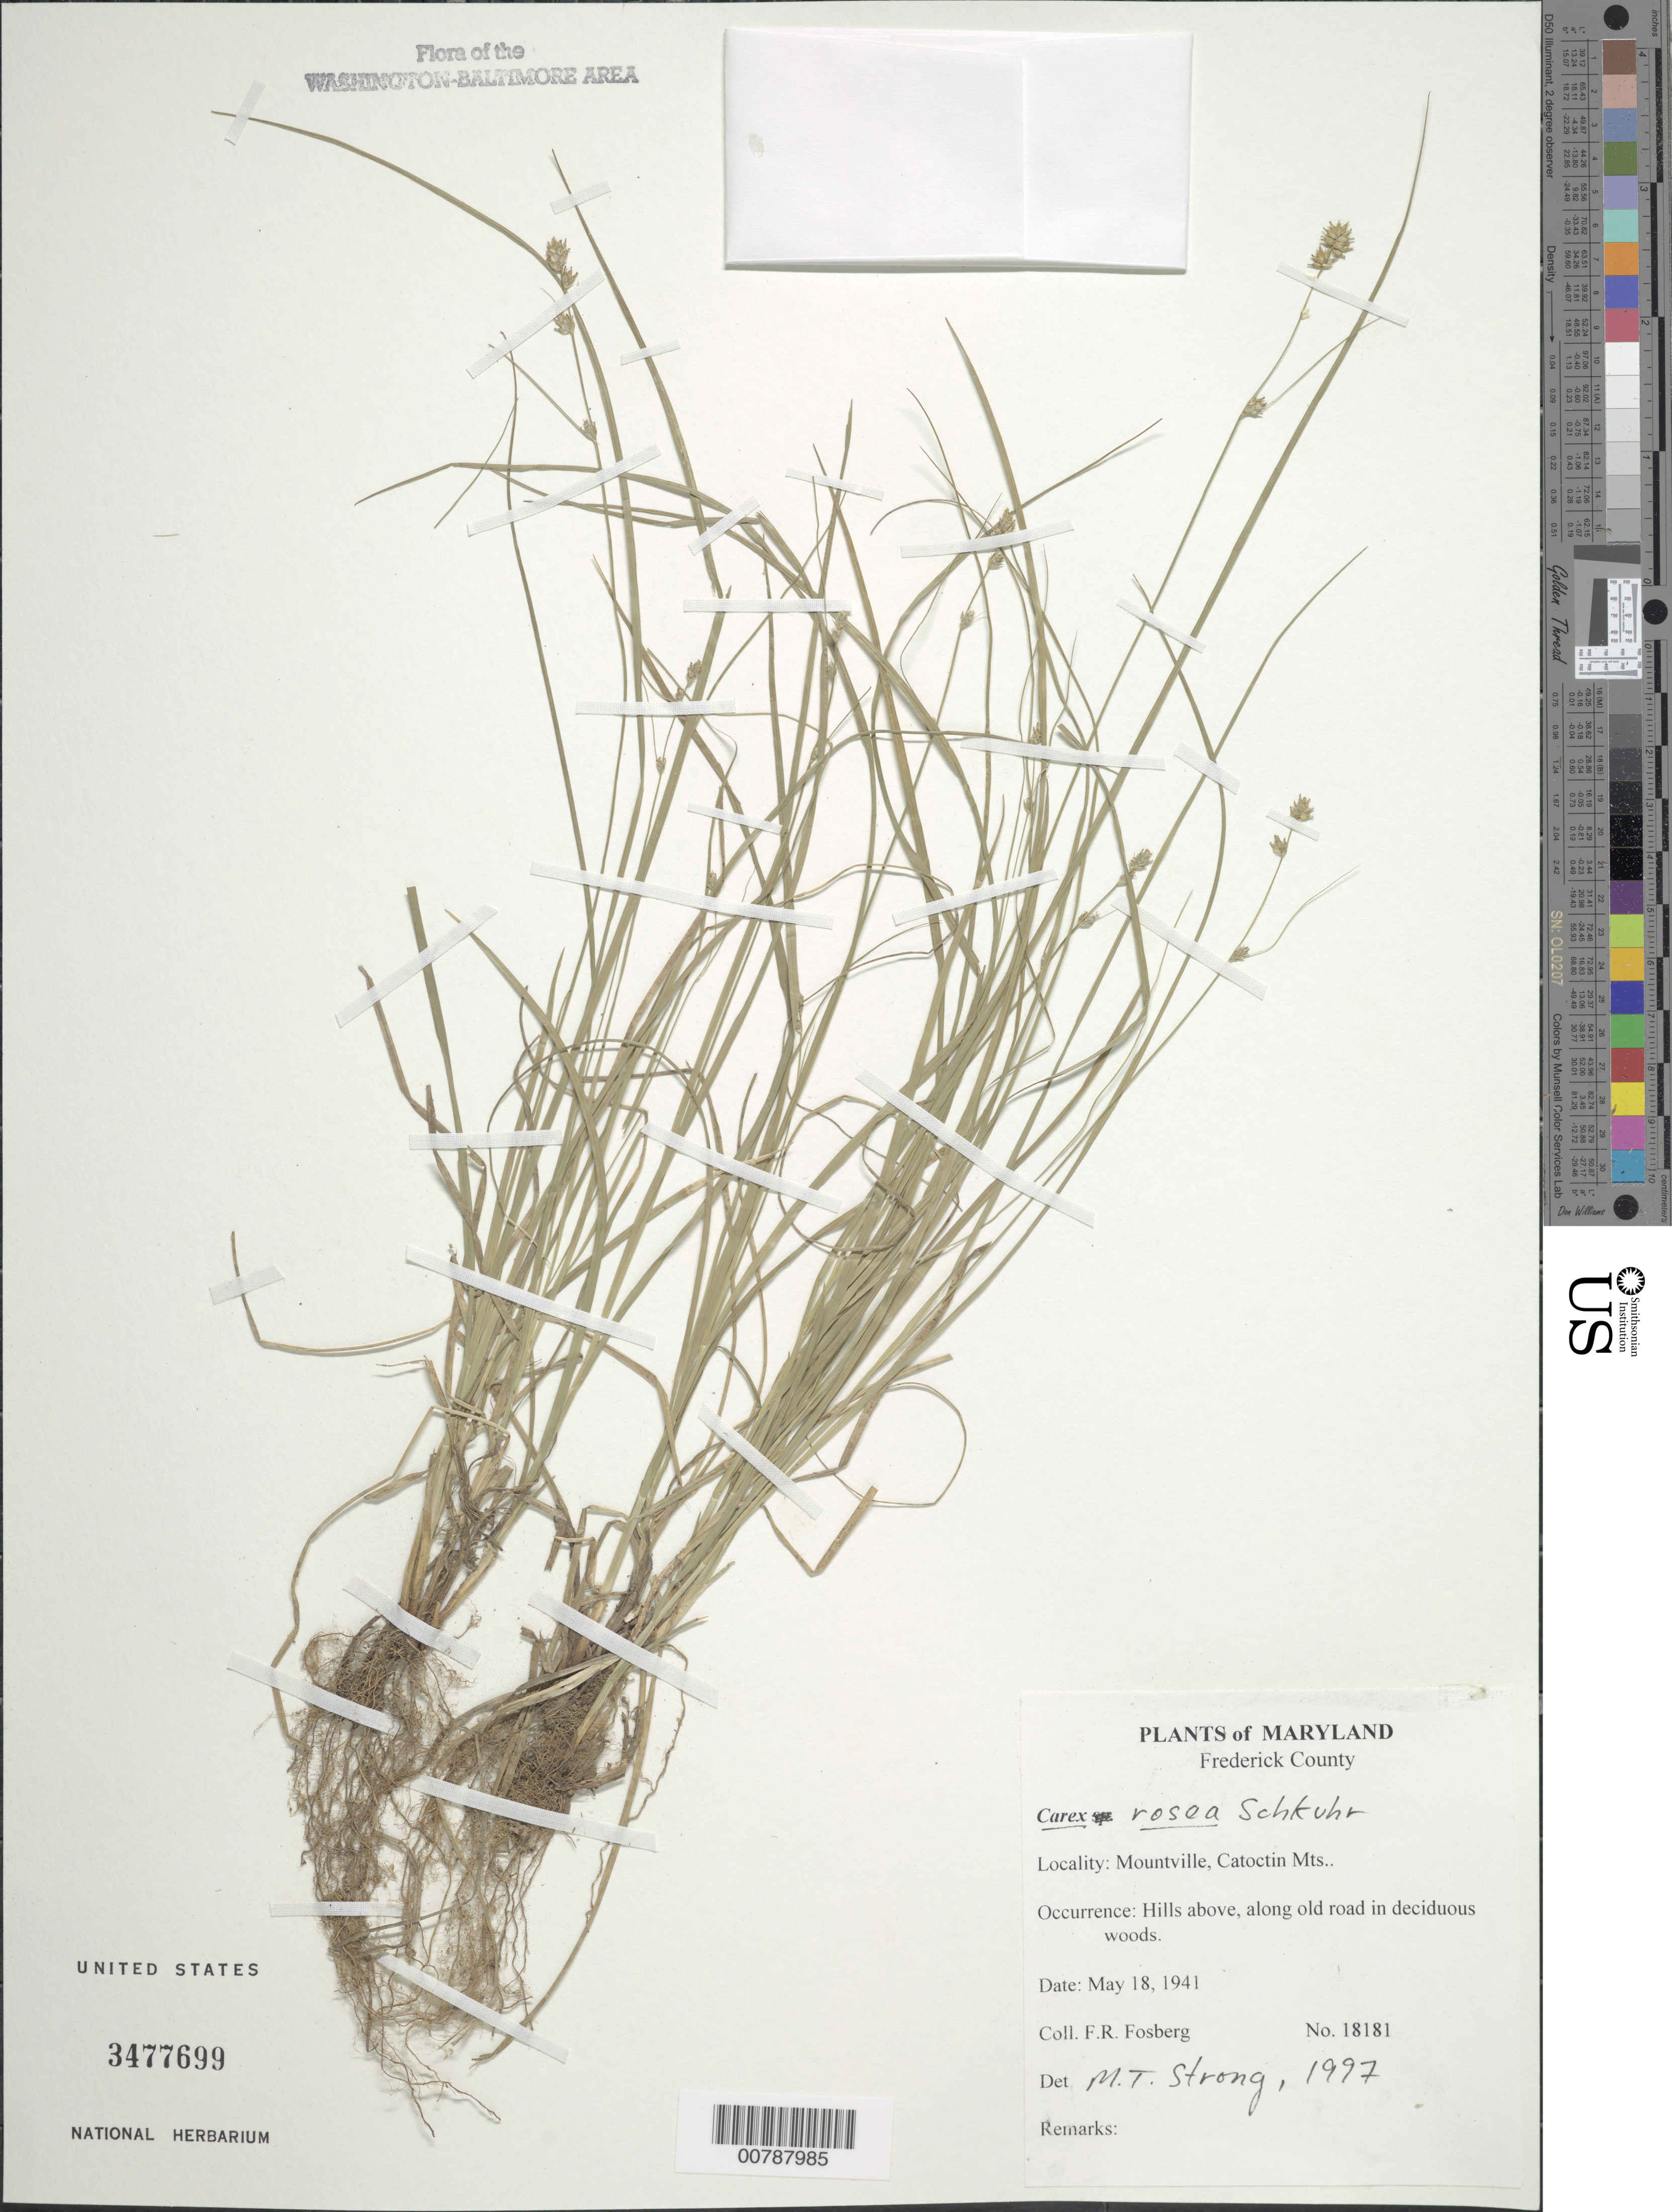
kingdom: Plantae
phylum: Tracheophyta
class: Liliopsida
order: Poales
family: Cyperaceae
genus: Carex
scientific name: Carex rosea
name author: Willd.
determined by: Strong, M. T., (US), Smithsonian Institution - National Museum of Natural History (UNITED STATES)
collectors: F. R. Fosberg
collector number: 18181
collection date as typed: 18 May 1941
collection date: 1941-05-18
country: United States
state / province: Maryland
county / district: Frederick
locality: Mountville, Catoctin "Mts.".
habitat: Hills above, along old road in deciduous woods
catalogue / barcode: US 3477699